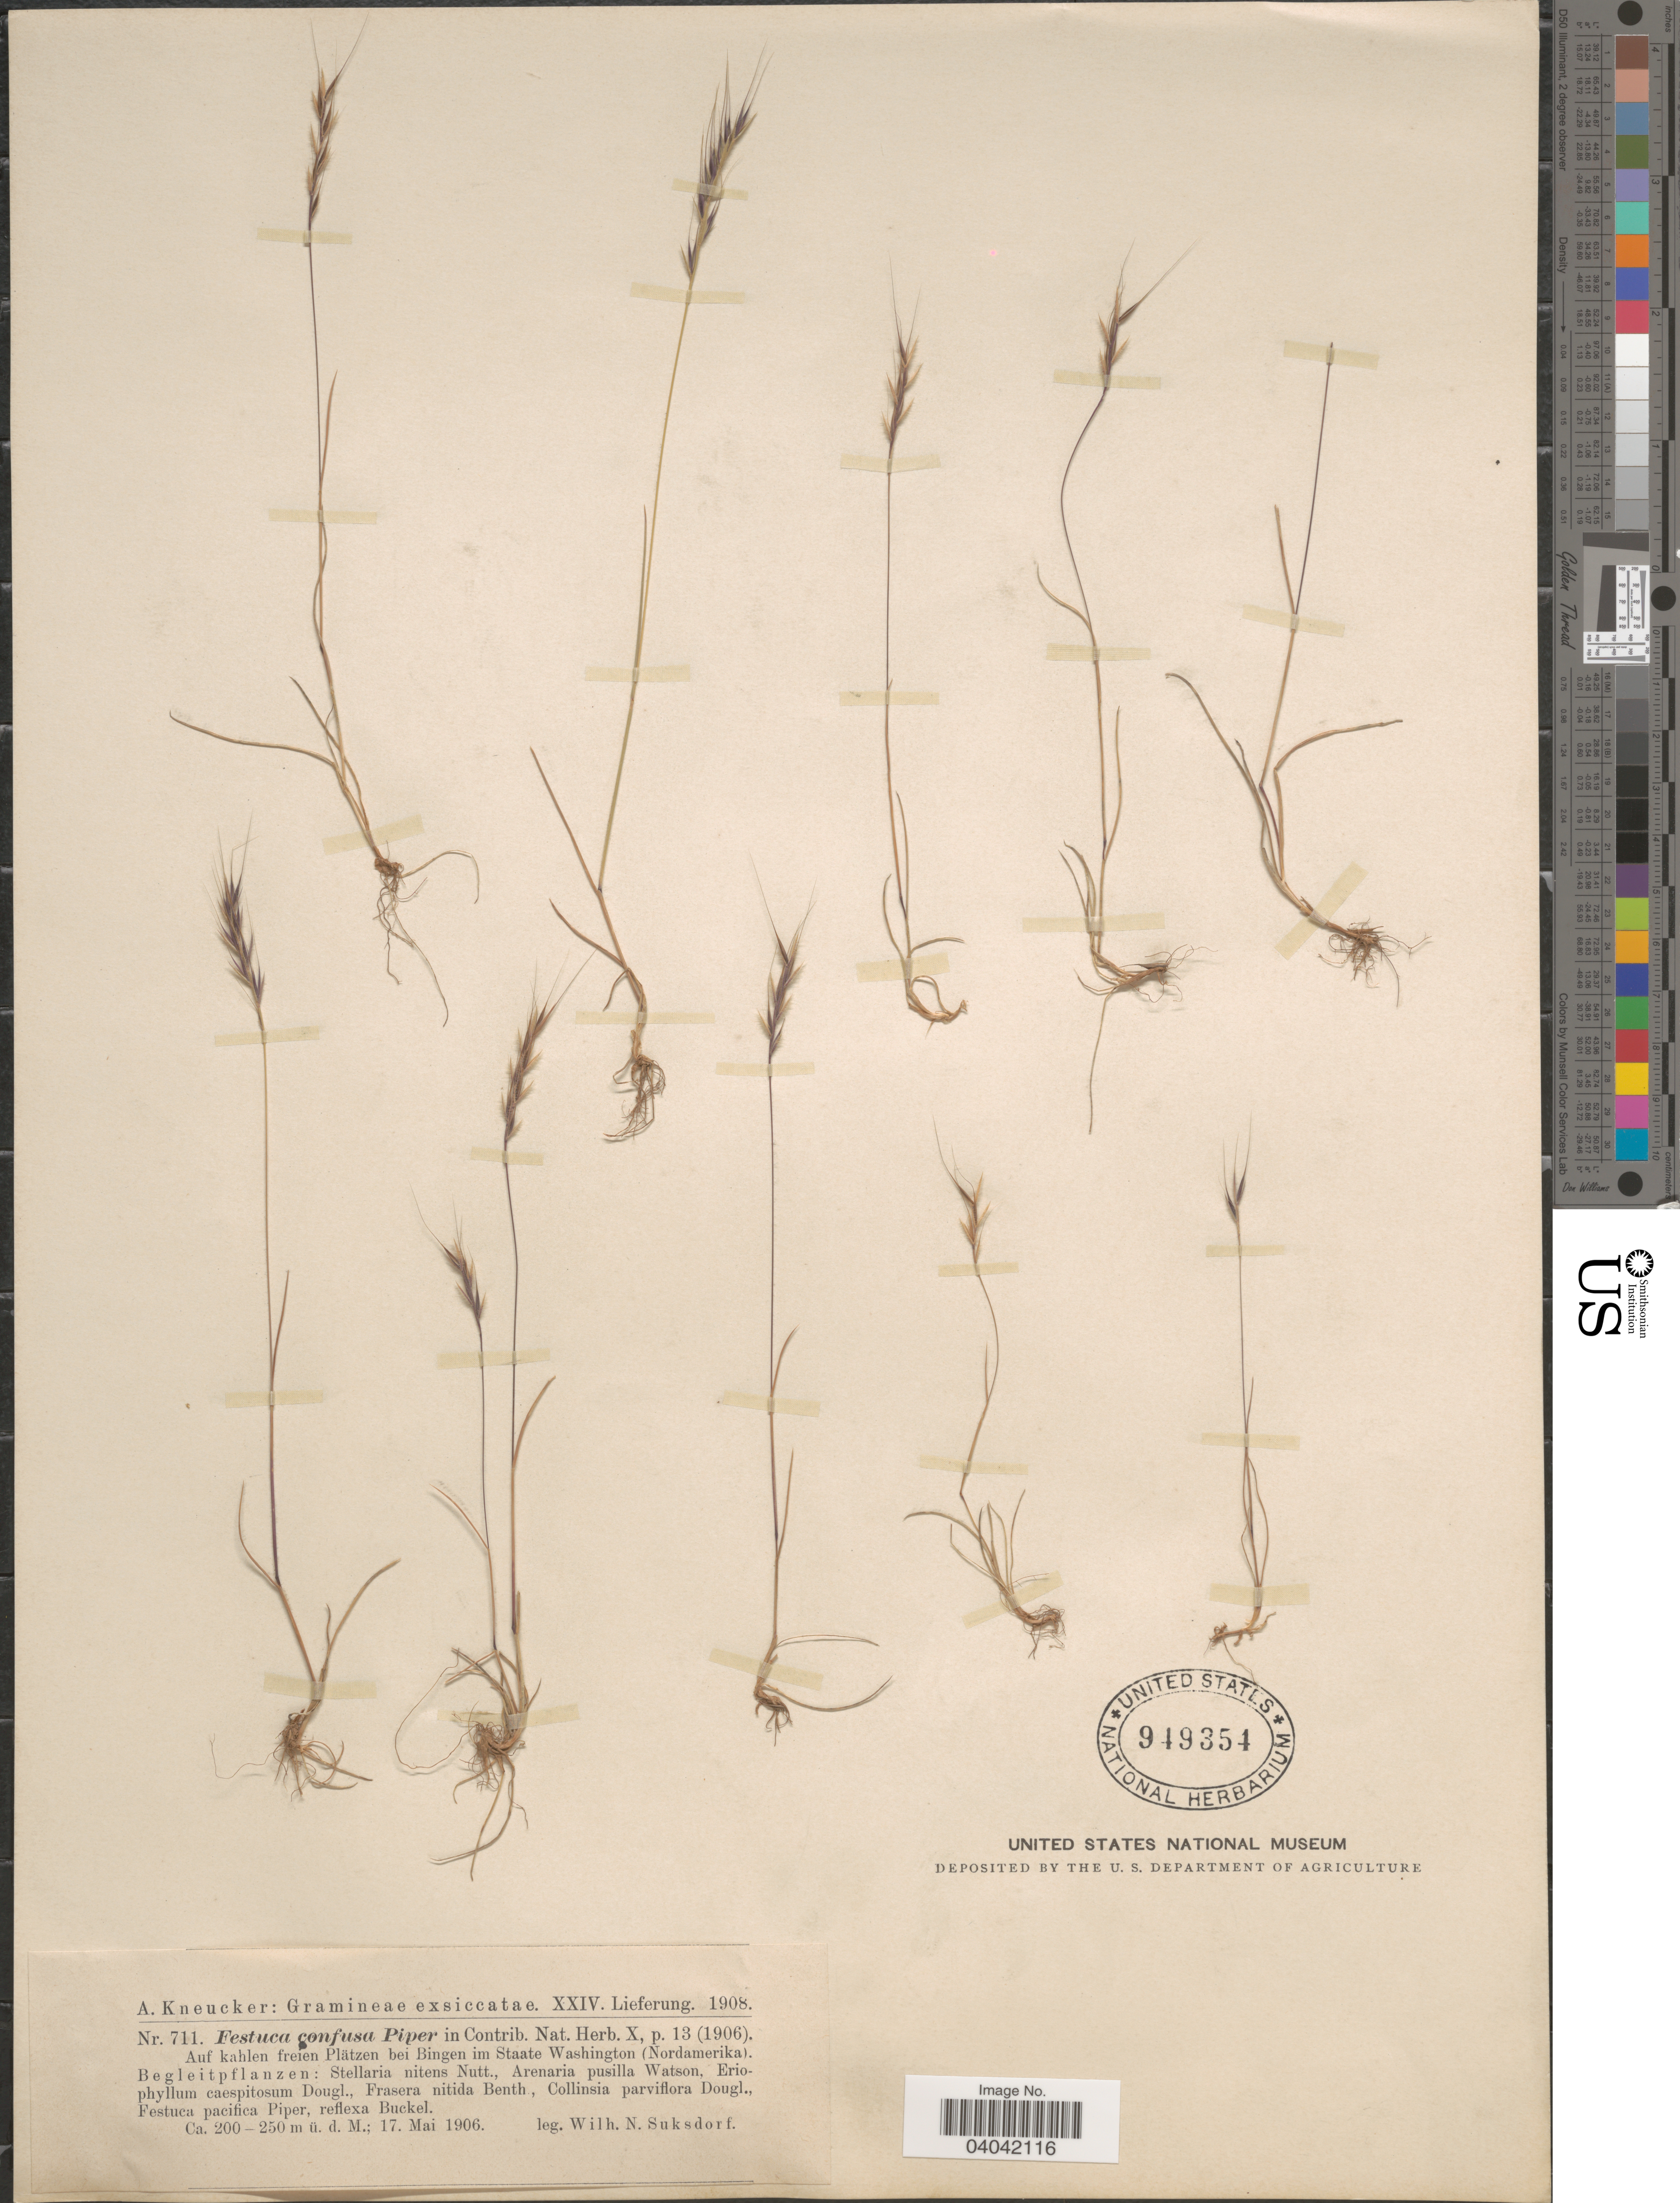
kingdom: Plantae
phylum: Tracheophyta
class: Liliopsida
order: Poales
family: Poaceae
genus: Festuca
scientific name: Festuca confusa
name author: Piper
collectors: W. N. Suksdorf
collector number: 711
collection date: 1906-05-17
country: United States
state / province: Washington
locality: Auf kahlen freien Plätzen bei Bingen im Staate Washington (Nordamerika).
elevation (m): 200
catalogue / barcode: US 949354